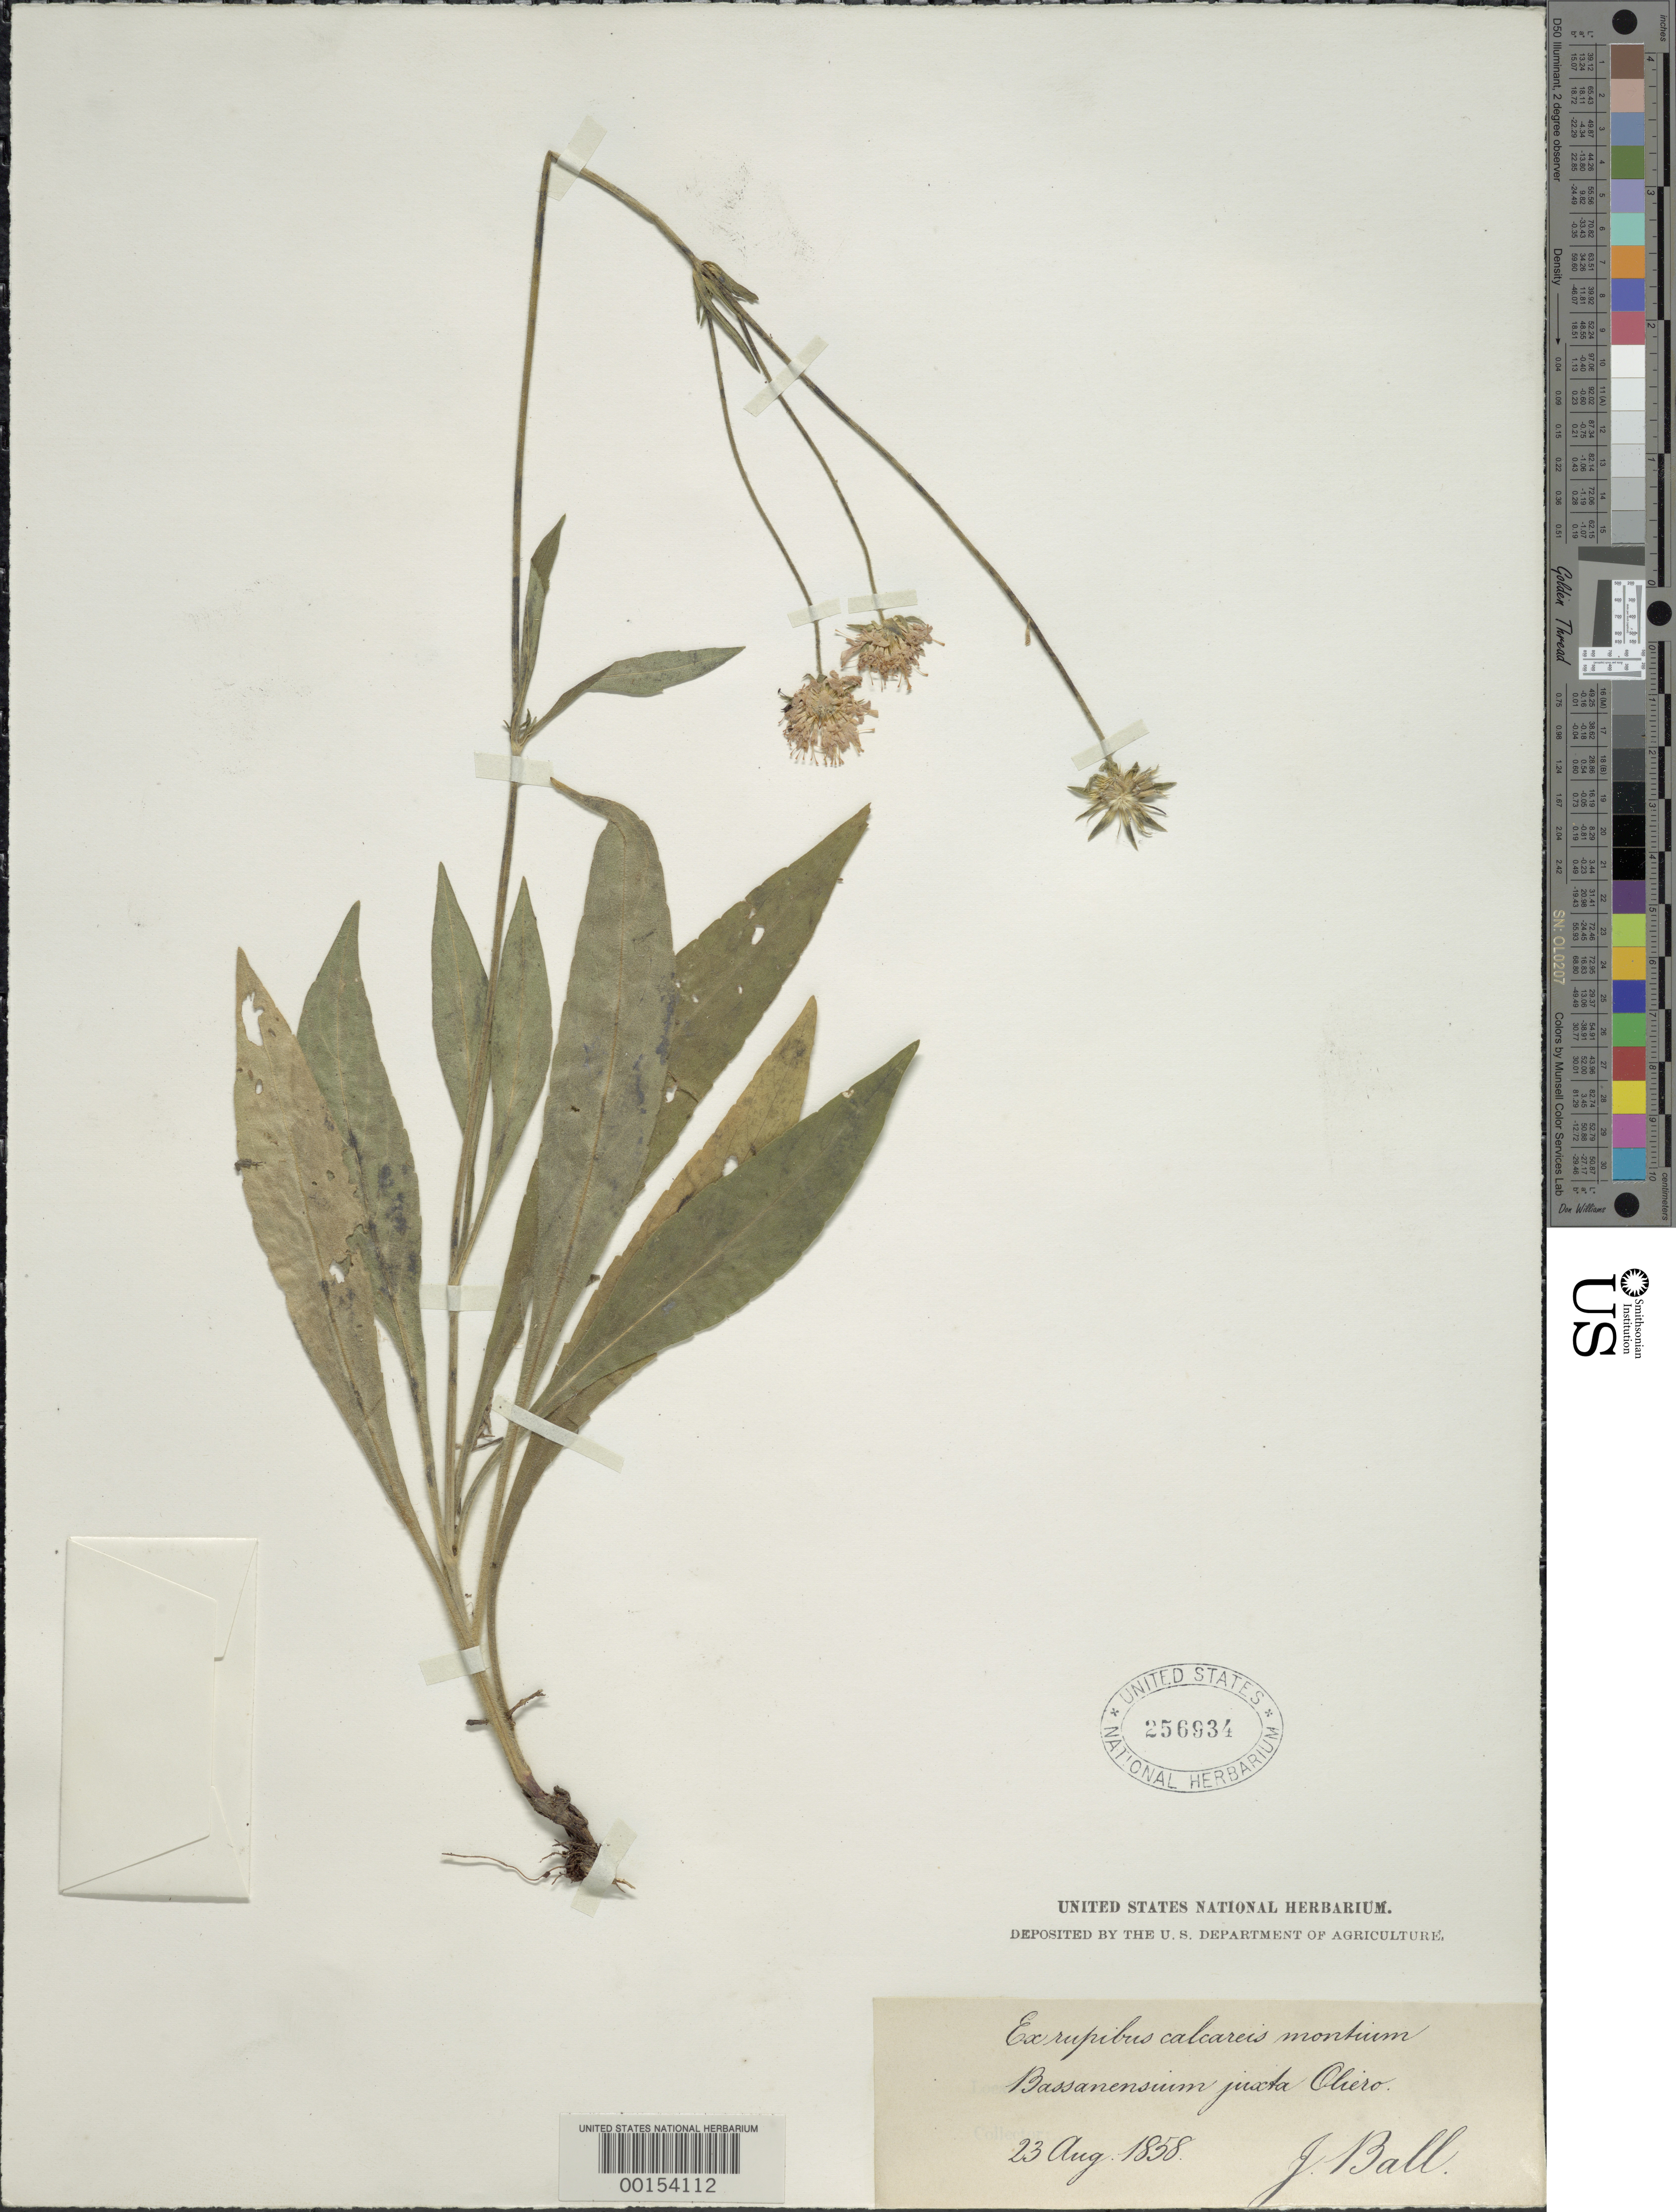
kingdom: Plantae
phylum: Tracheophyta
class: Magnoliopsida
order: Dipsacales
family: Caprifoliaceae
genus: Scabiosa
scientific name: Scabiosa sp.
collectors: J. Ball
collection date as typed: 23 Aug 1858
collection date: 1858-08-23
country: Italy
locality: Bassanensium juxta Ohero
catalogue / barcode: US 256934